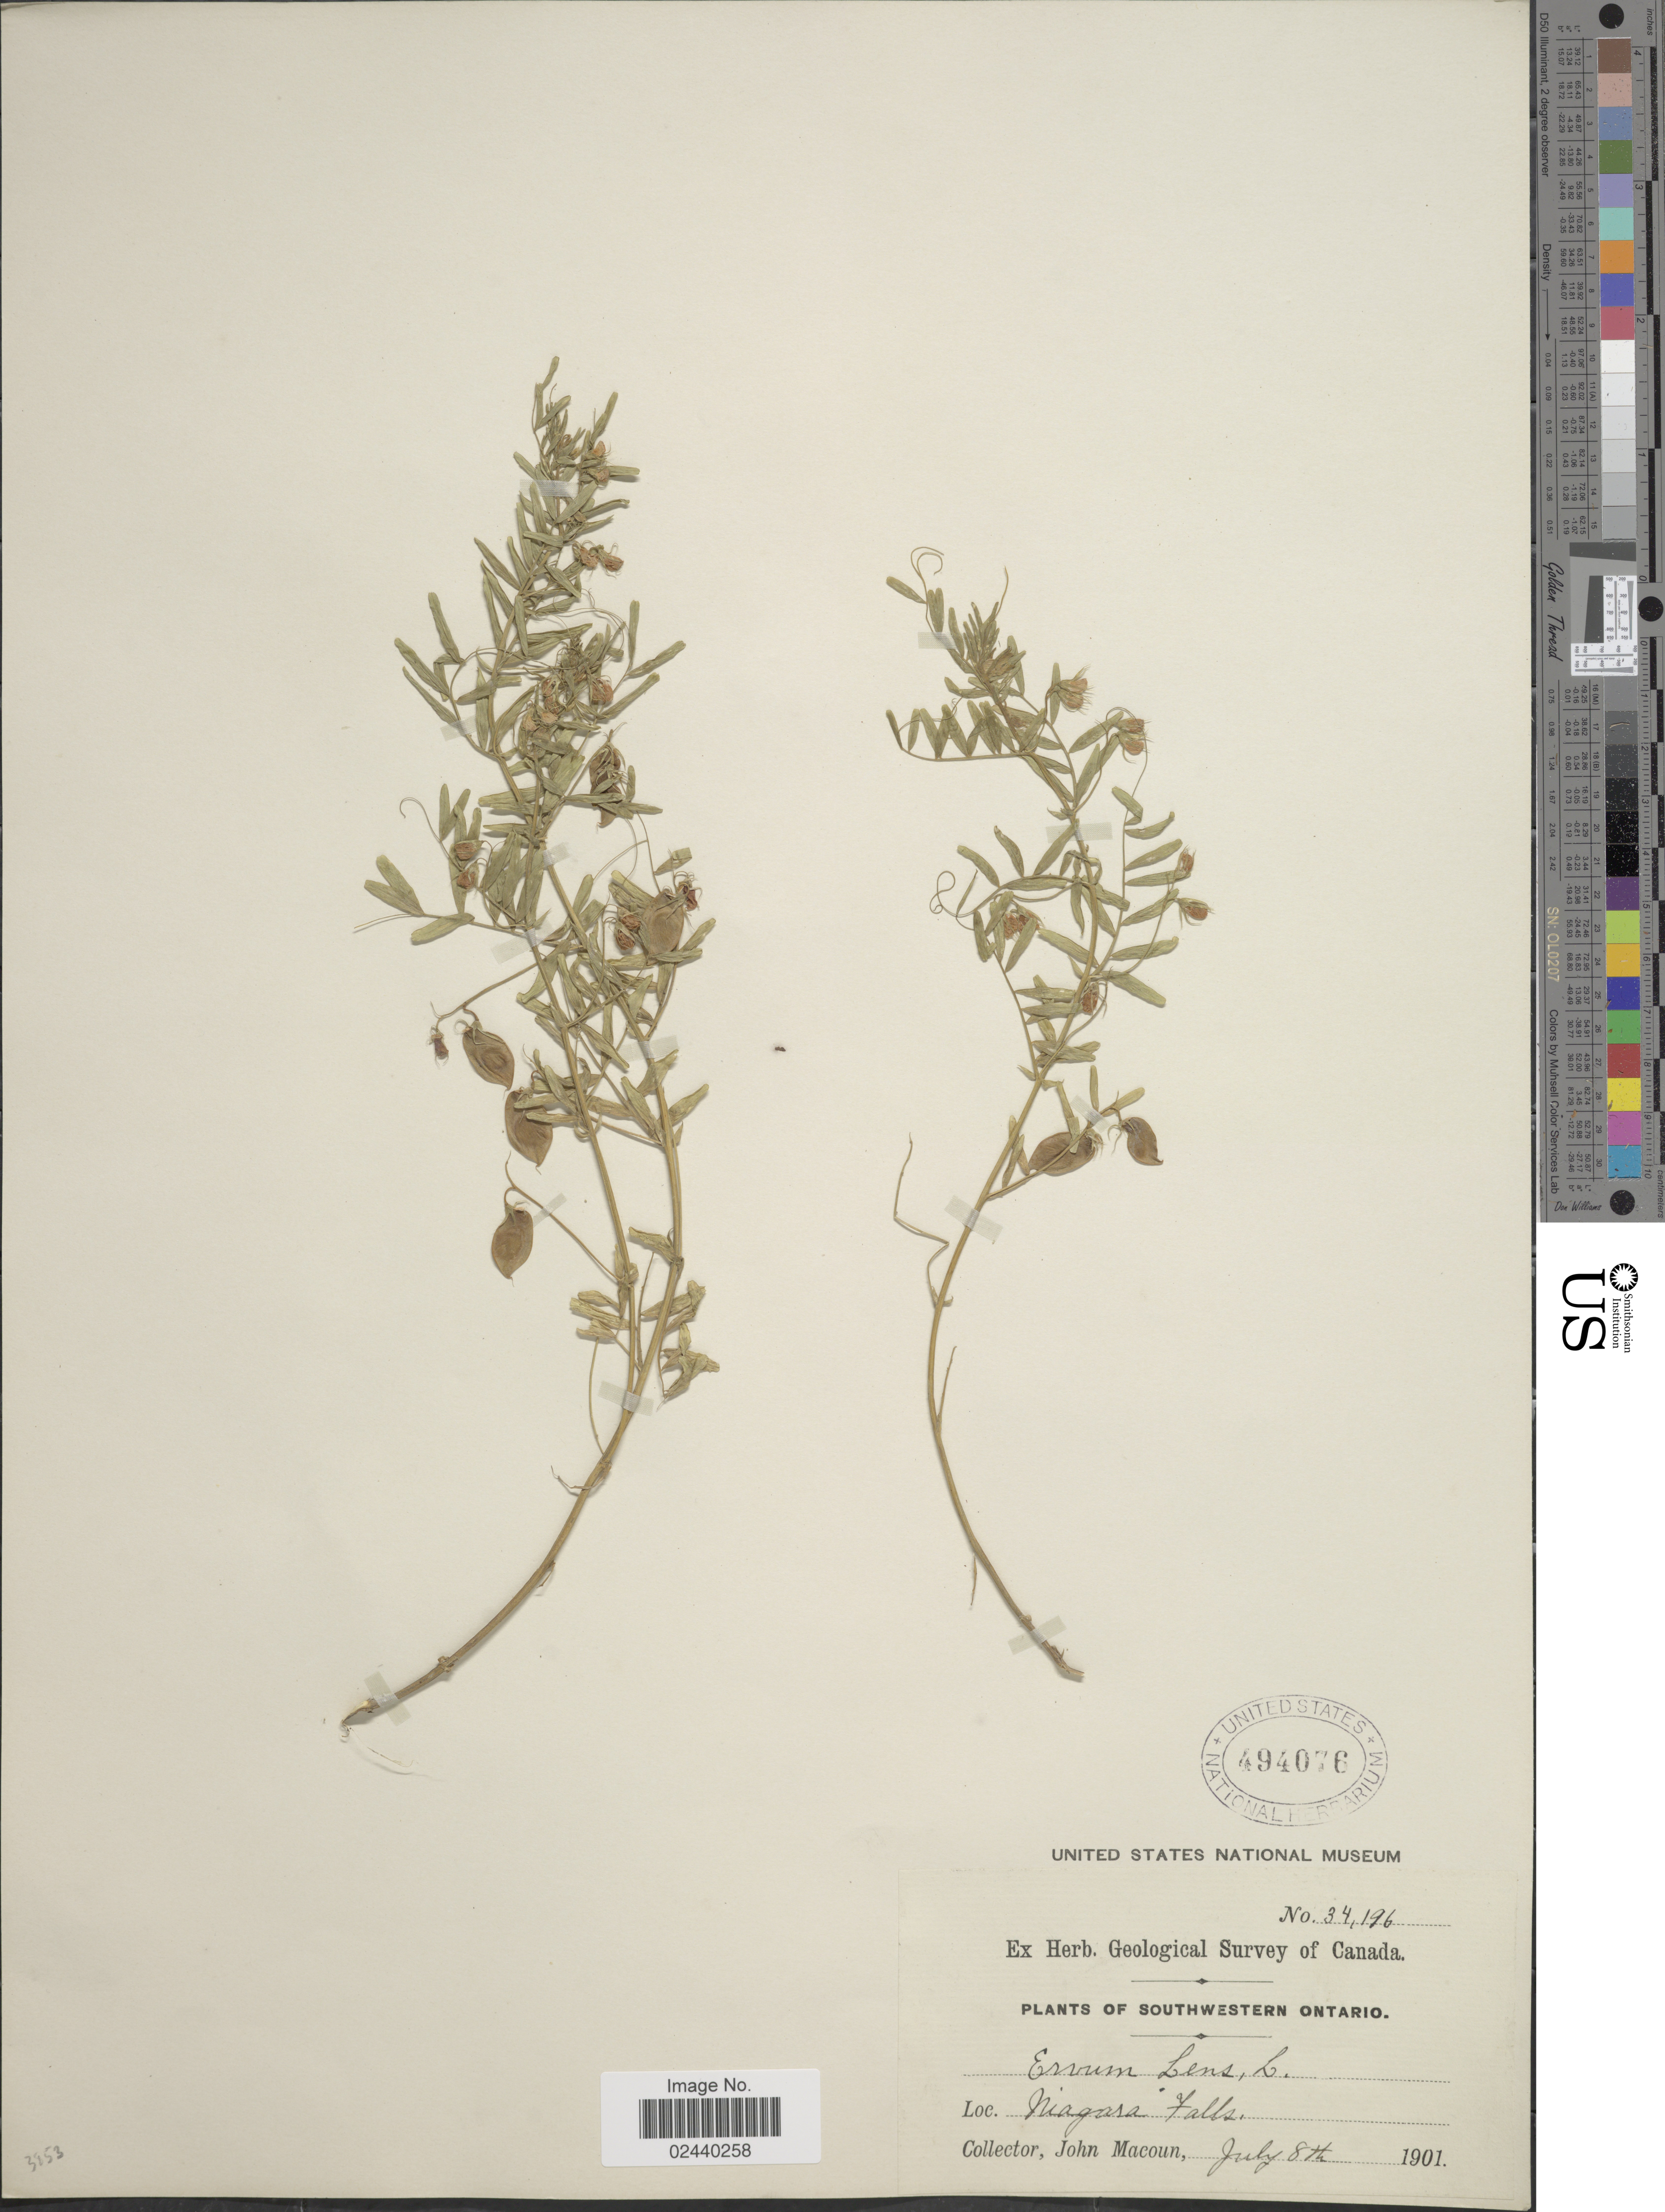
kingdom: Plantae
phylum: Tracheophyta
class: Magnoliopsida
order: Fabales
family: Fabaceae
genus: Vicia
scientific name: Vicia lens subsp. lens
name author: (L.) Coss. & Germ.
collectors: J. Macoun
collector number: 34196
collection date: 1901-07-08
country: Canada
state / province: Ontario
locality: Southwestern Ontario, Niagara Falls.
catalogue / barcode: US 494076